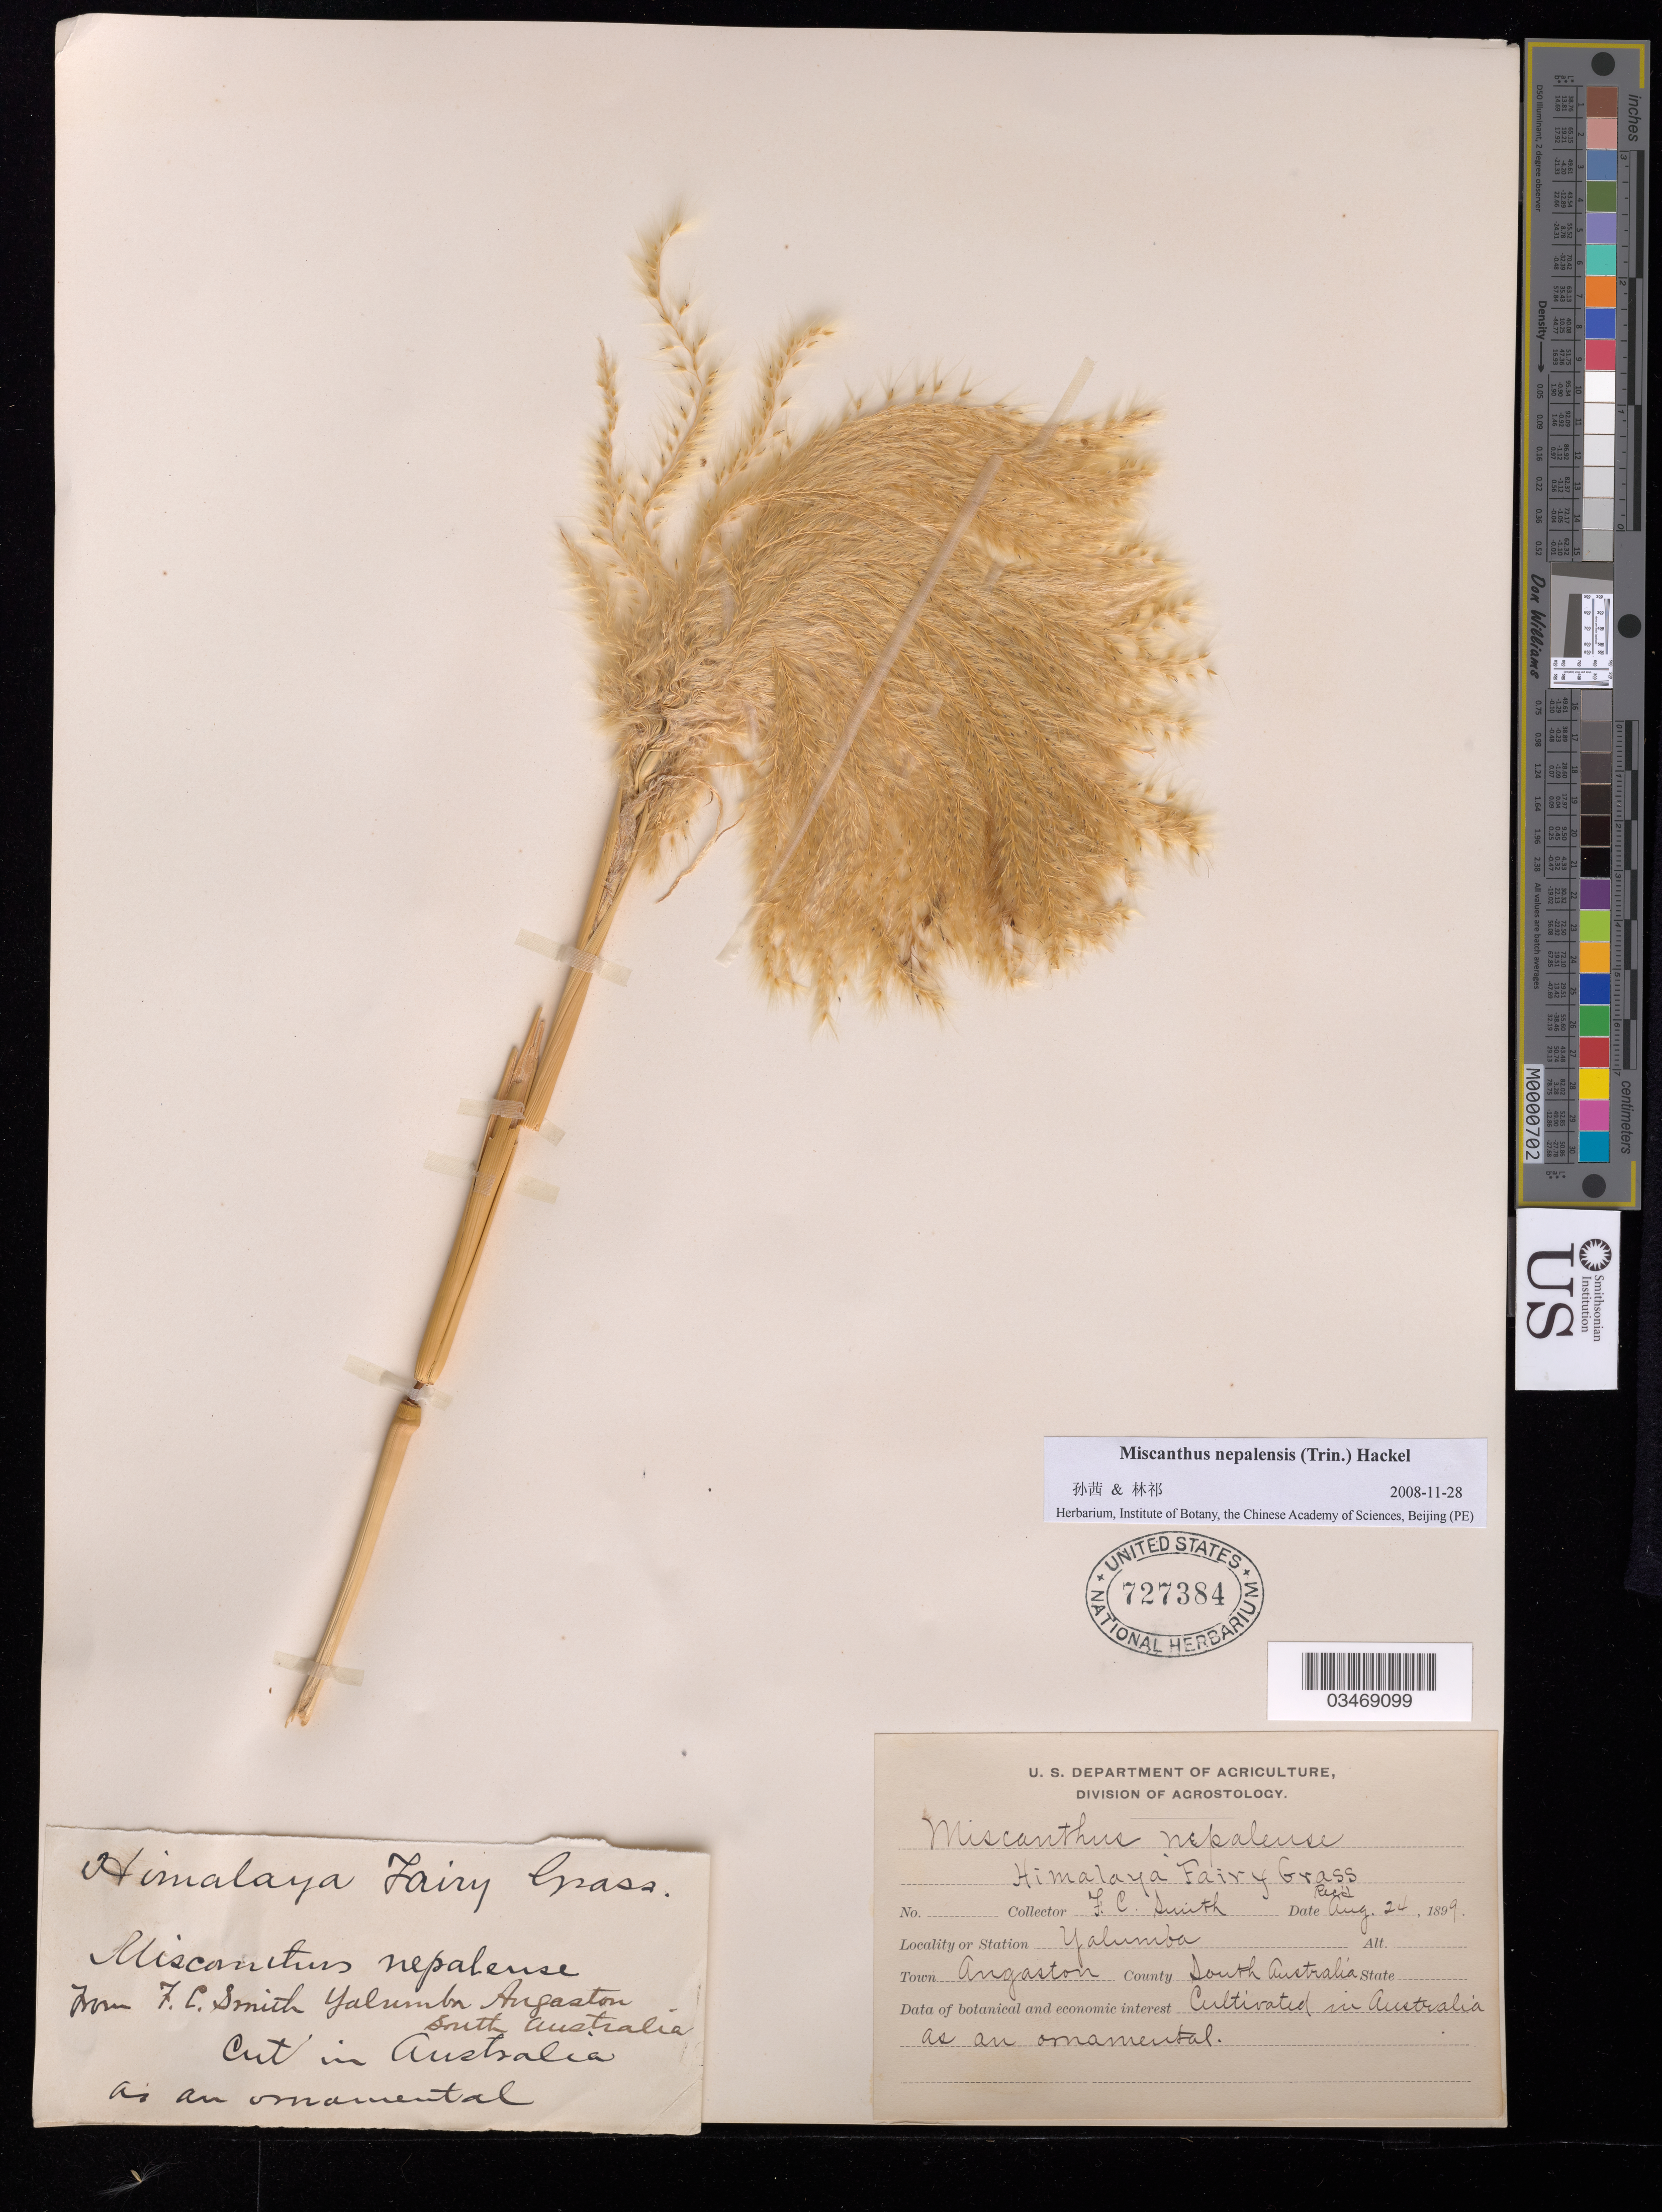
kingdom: Plantae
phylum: Tracheophyta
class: Liliopsida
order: Poales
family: Poaceae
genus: Miscanthus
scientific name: Miscanthus nepalensis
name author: (Trin.) Hack.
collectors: F. Smith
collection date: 1899-08-24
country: Australia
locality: Yalumba. Angaston. South Australia.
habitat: Cult. in Australia as an ornamental.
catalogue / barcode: US 727384